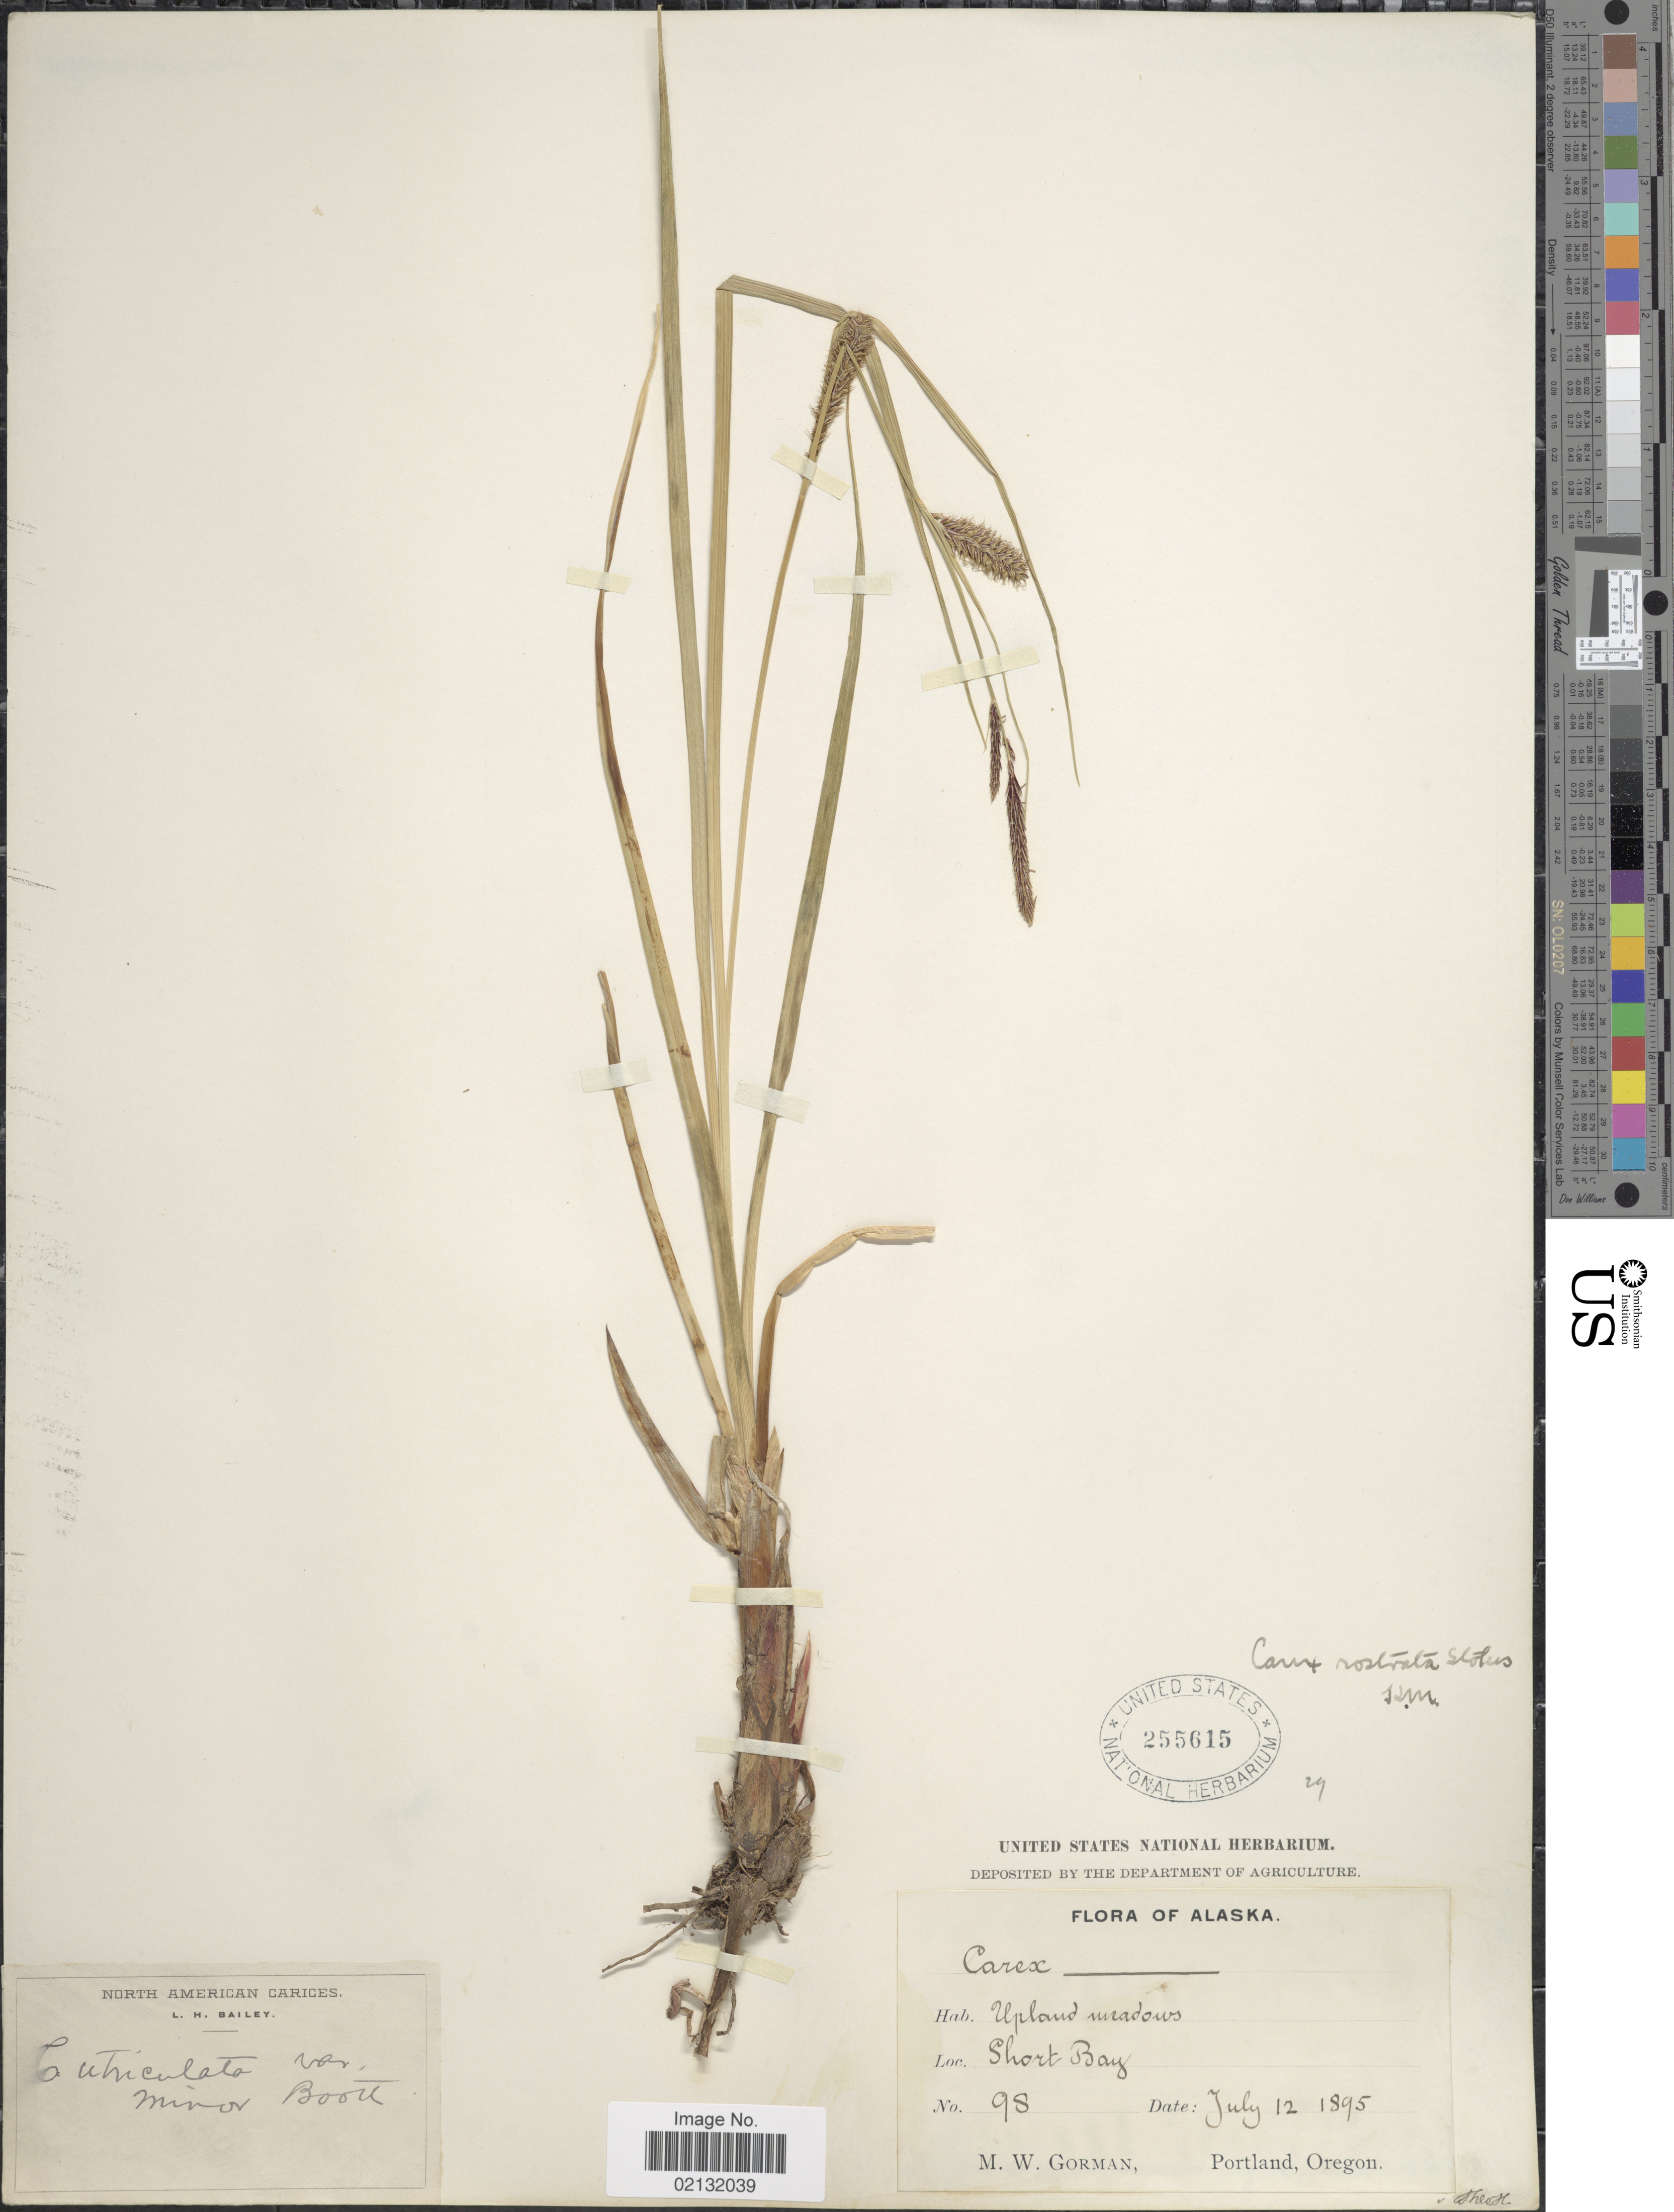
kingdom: Plantae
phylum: Tracheophyta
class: Liliopsida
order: Poales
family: Cyperaceae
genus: Carex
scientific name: Carex rostrata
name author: Stokes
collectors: M. W. Gorman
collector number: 98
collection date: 1895-07-12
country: United States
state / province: Alaska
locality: Short Bay. Upland meadows.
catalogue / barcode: US 255615